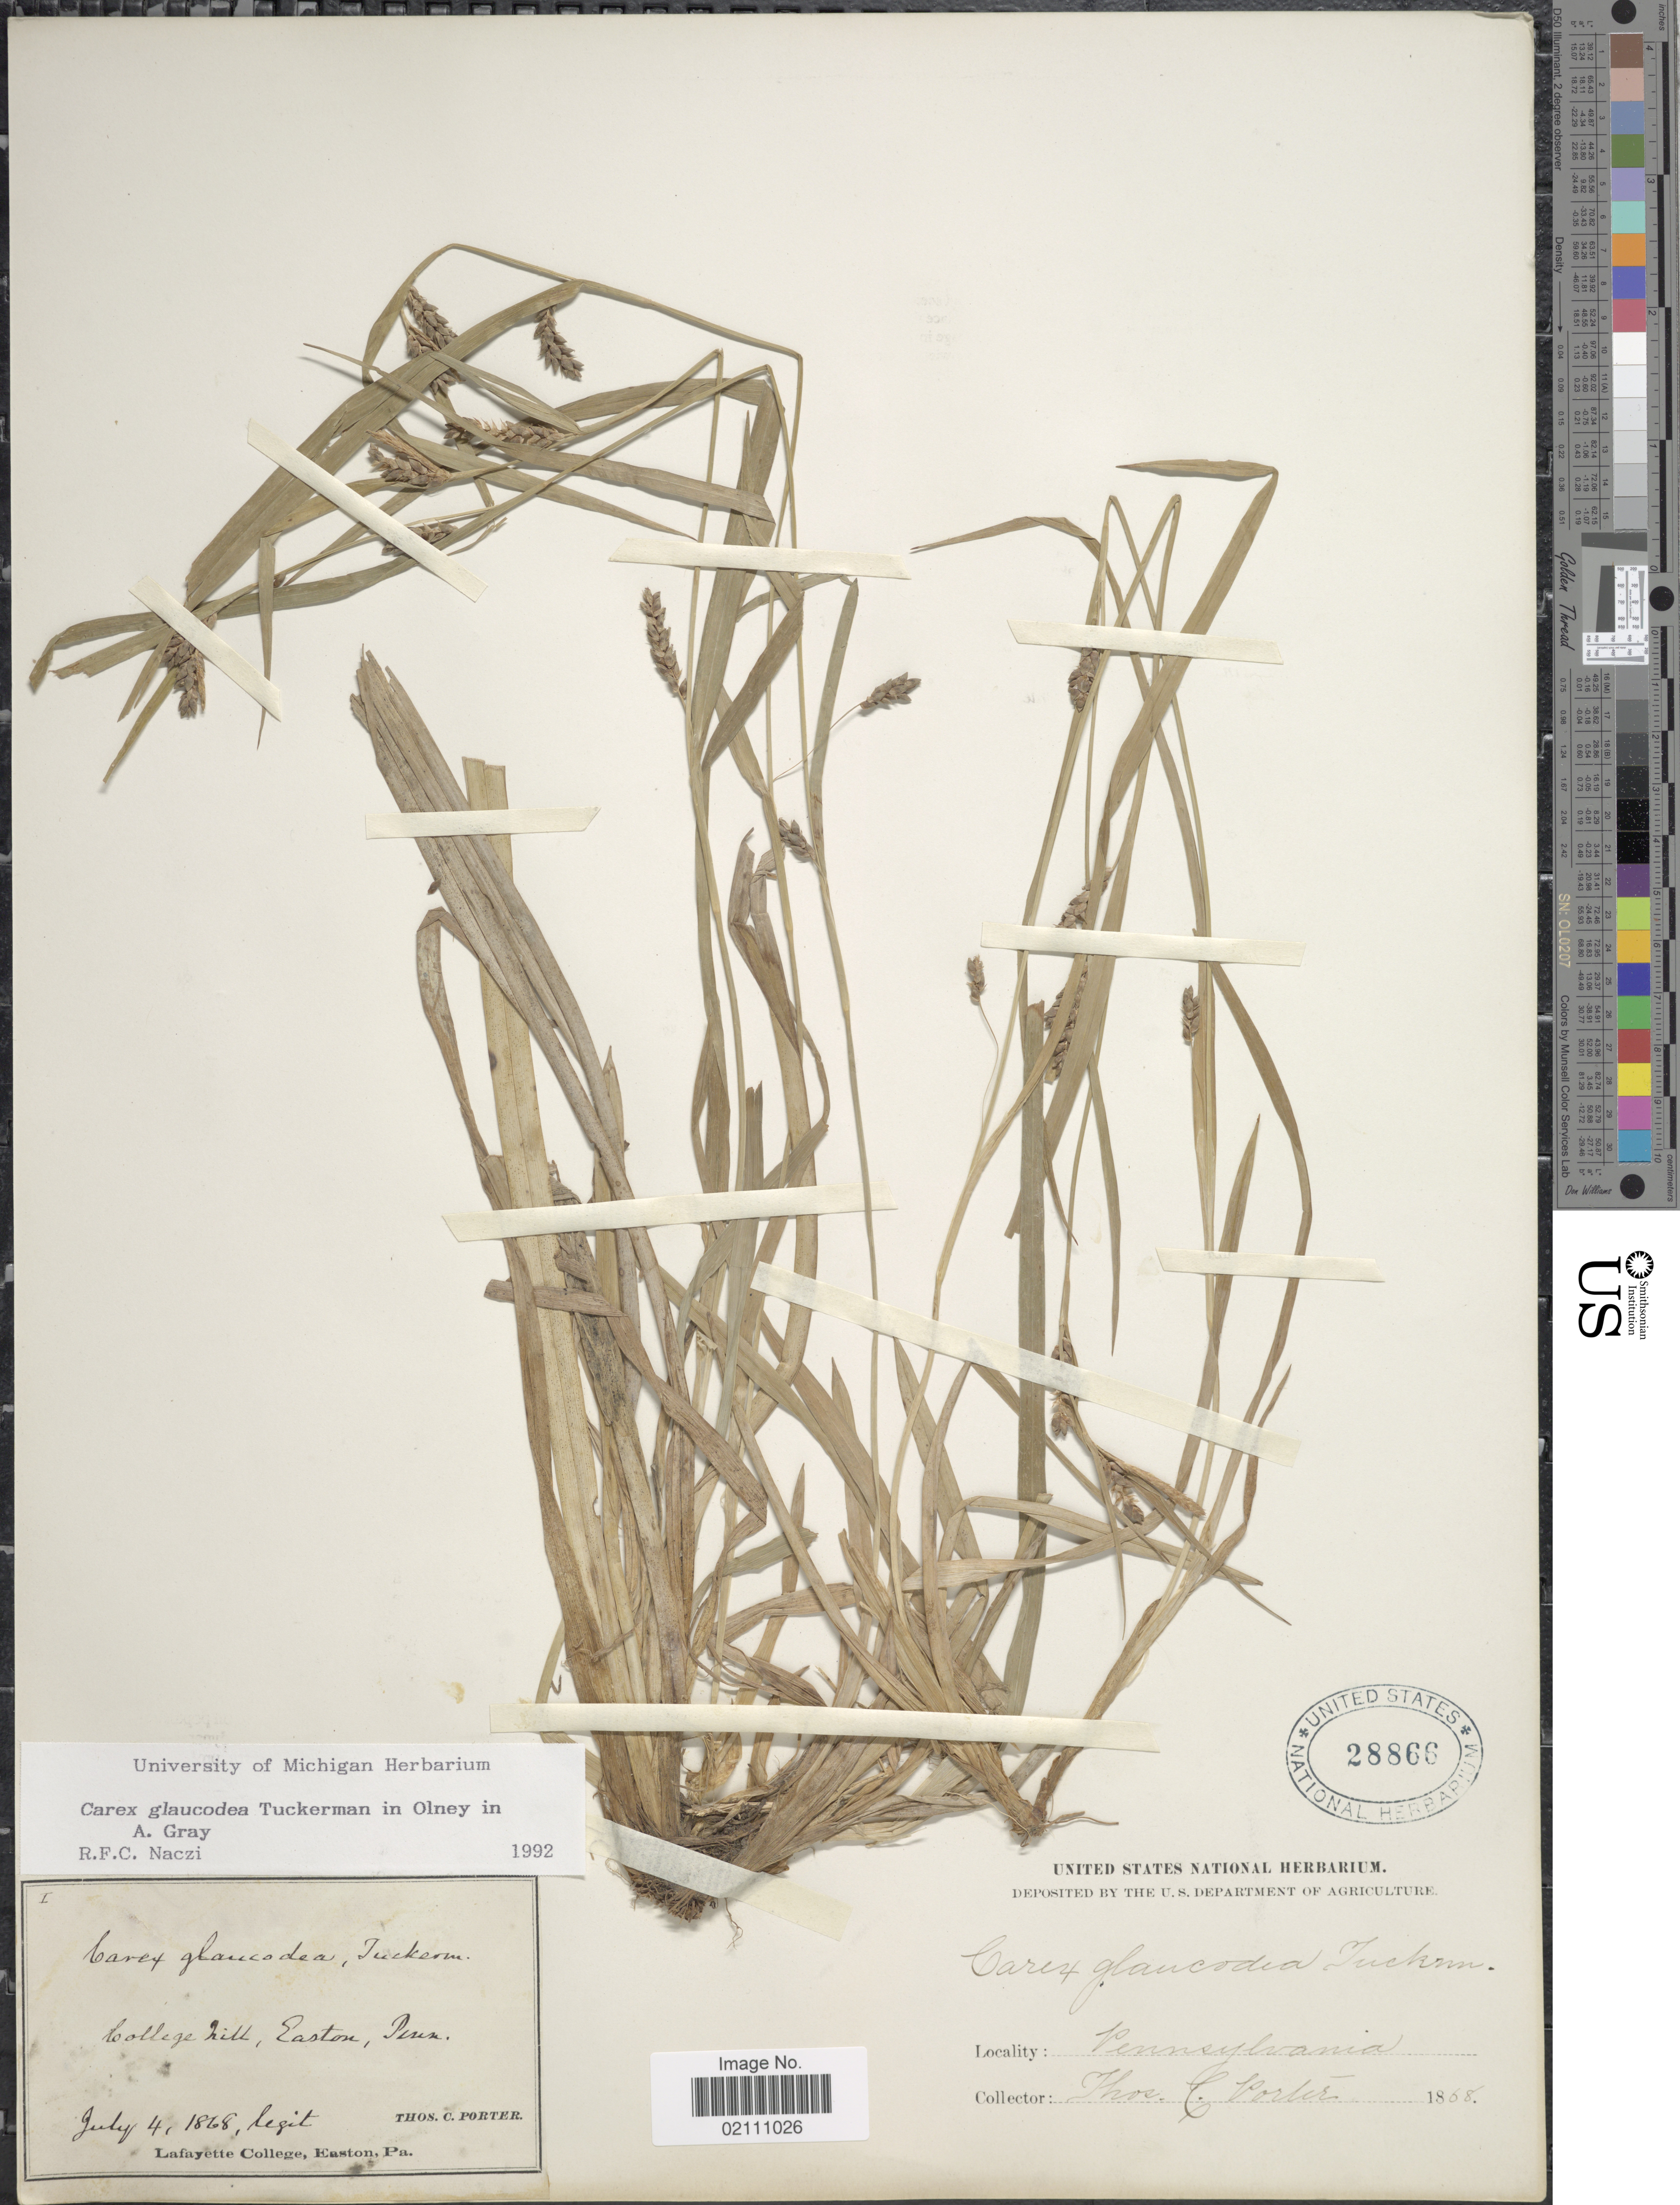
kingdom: Plantae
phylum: Tracheophyta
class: Liliopsida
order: Poales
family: Cyperaceae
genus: Carex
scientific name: Carex glaucodea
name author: Tuck. ex Olney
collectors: T. Porter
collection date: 1868-07-04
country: United States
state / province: Pennsylvania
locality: College Hill, Easton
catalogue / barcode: US 28866